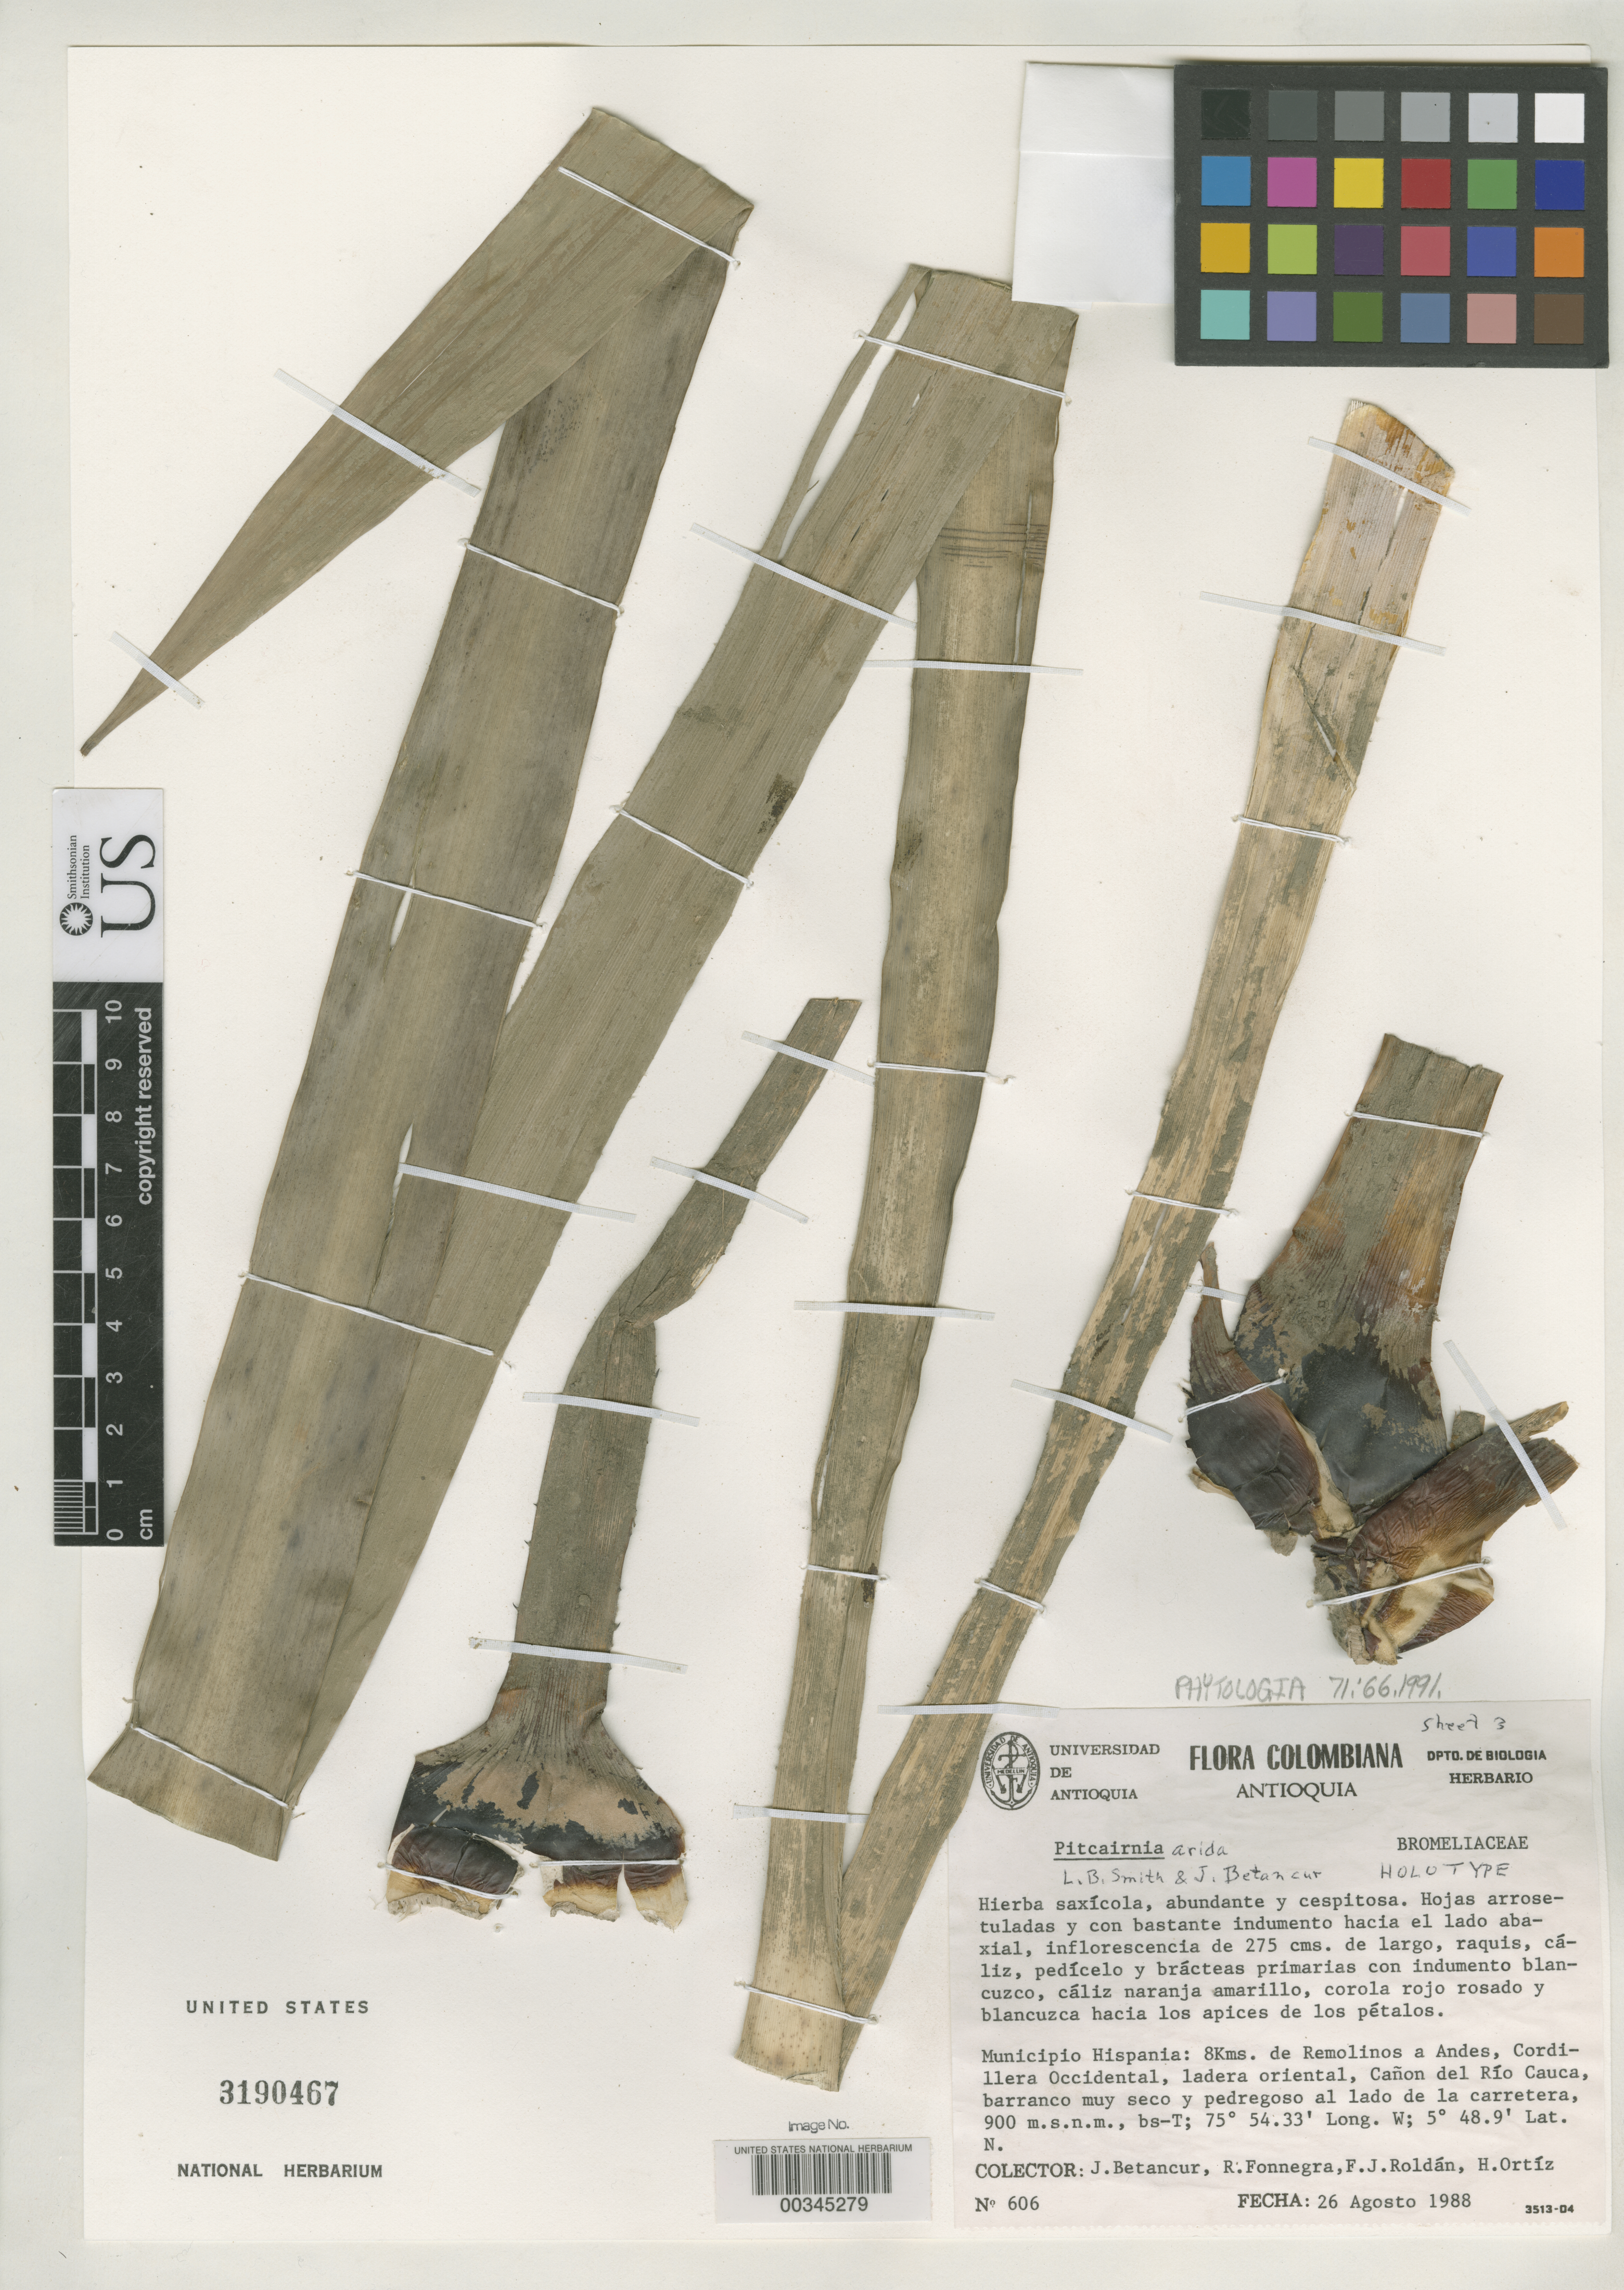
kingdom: Plantae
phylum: Tracheophyta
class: Liliopsida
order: Poales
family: Bromeliaceae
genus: Pitcairnia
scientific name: Pitcairnia arida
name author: L.B. Sm. & Betancur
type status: Holotype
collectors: J. C. Betancur, R. Fonnegra G., F. J. Roldán & H. Ortiz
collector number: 606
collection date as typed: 26 Aug 1988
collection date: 1988-08-26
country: Colombia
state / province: Antioquia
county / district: Hispania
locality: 8 km from ReMolinos to Andes, Western Cordillera, E slope, canyon of Rio Cauca.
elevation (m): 900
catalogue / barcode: US 3190467